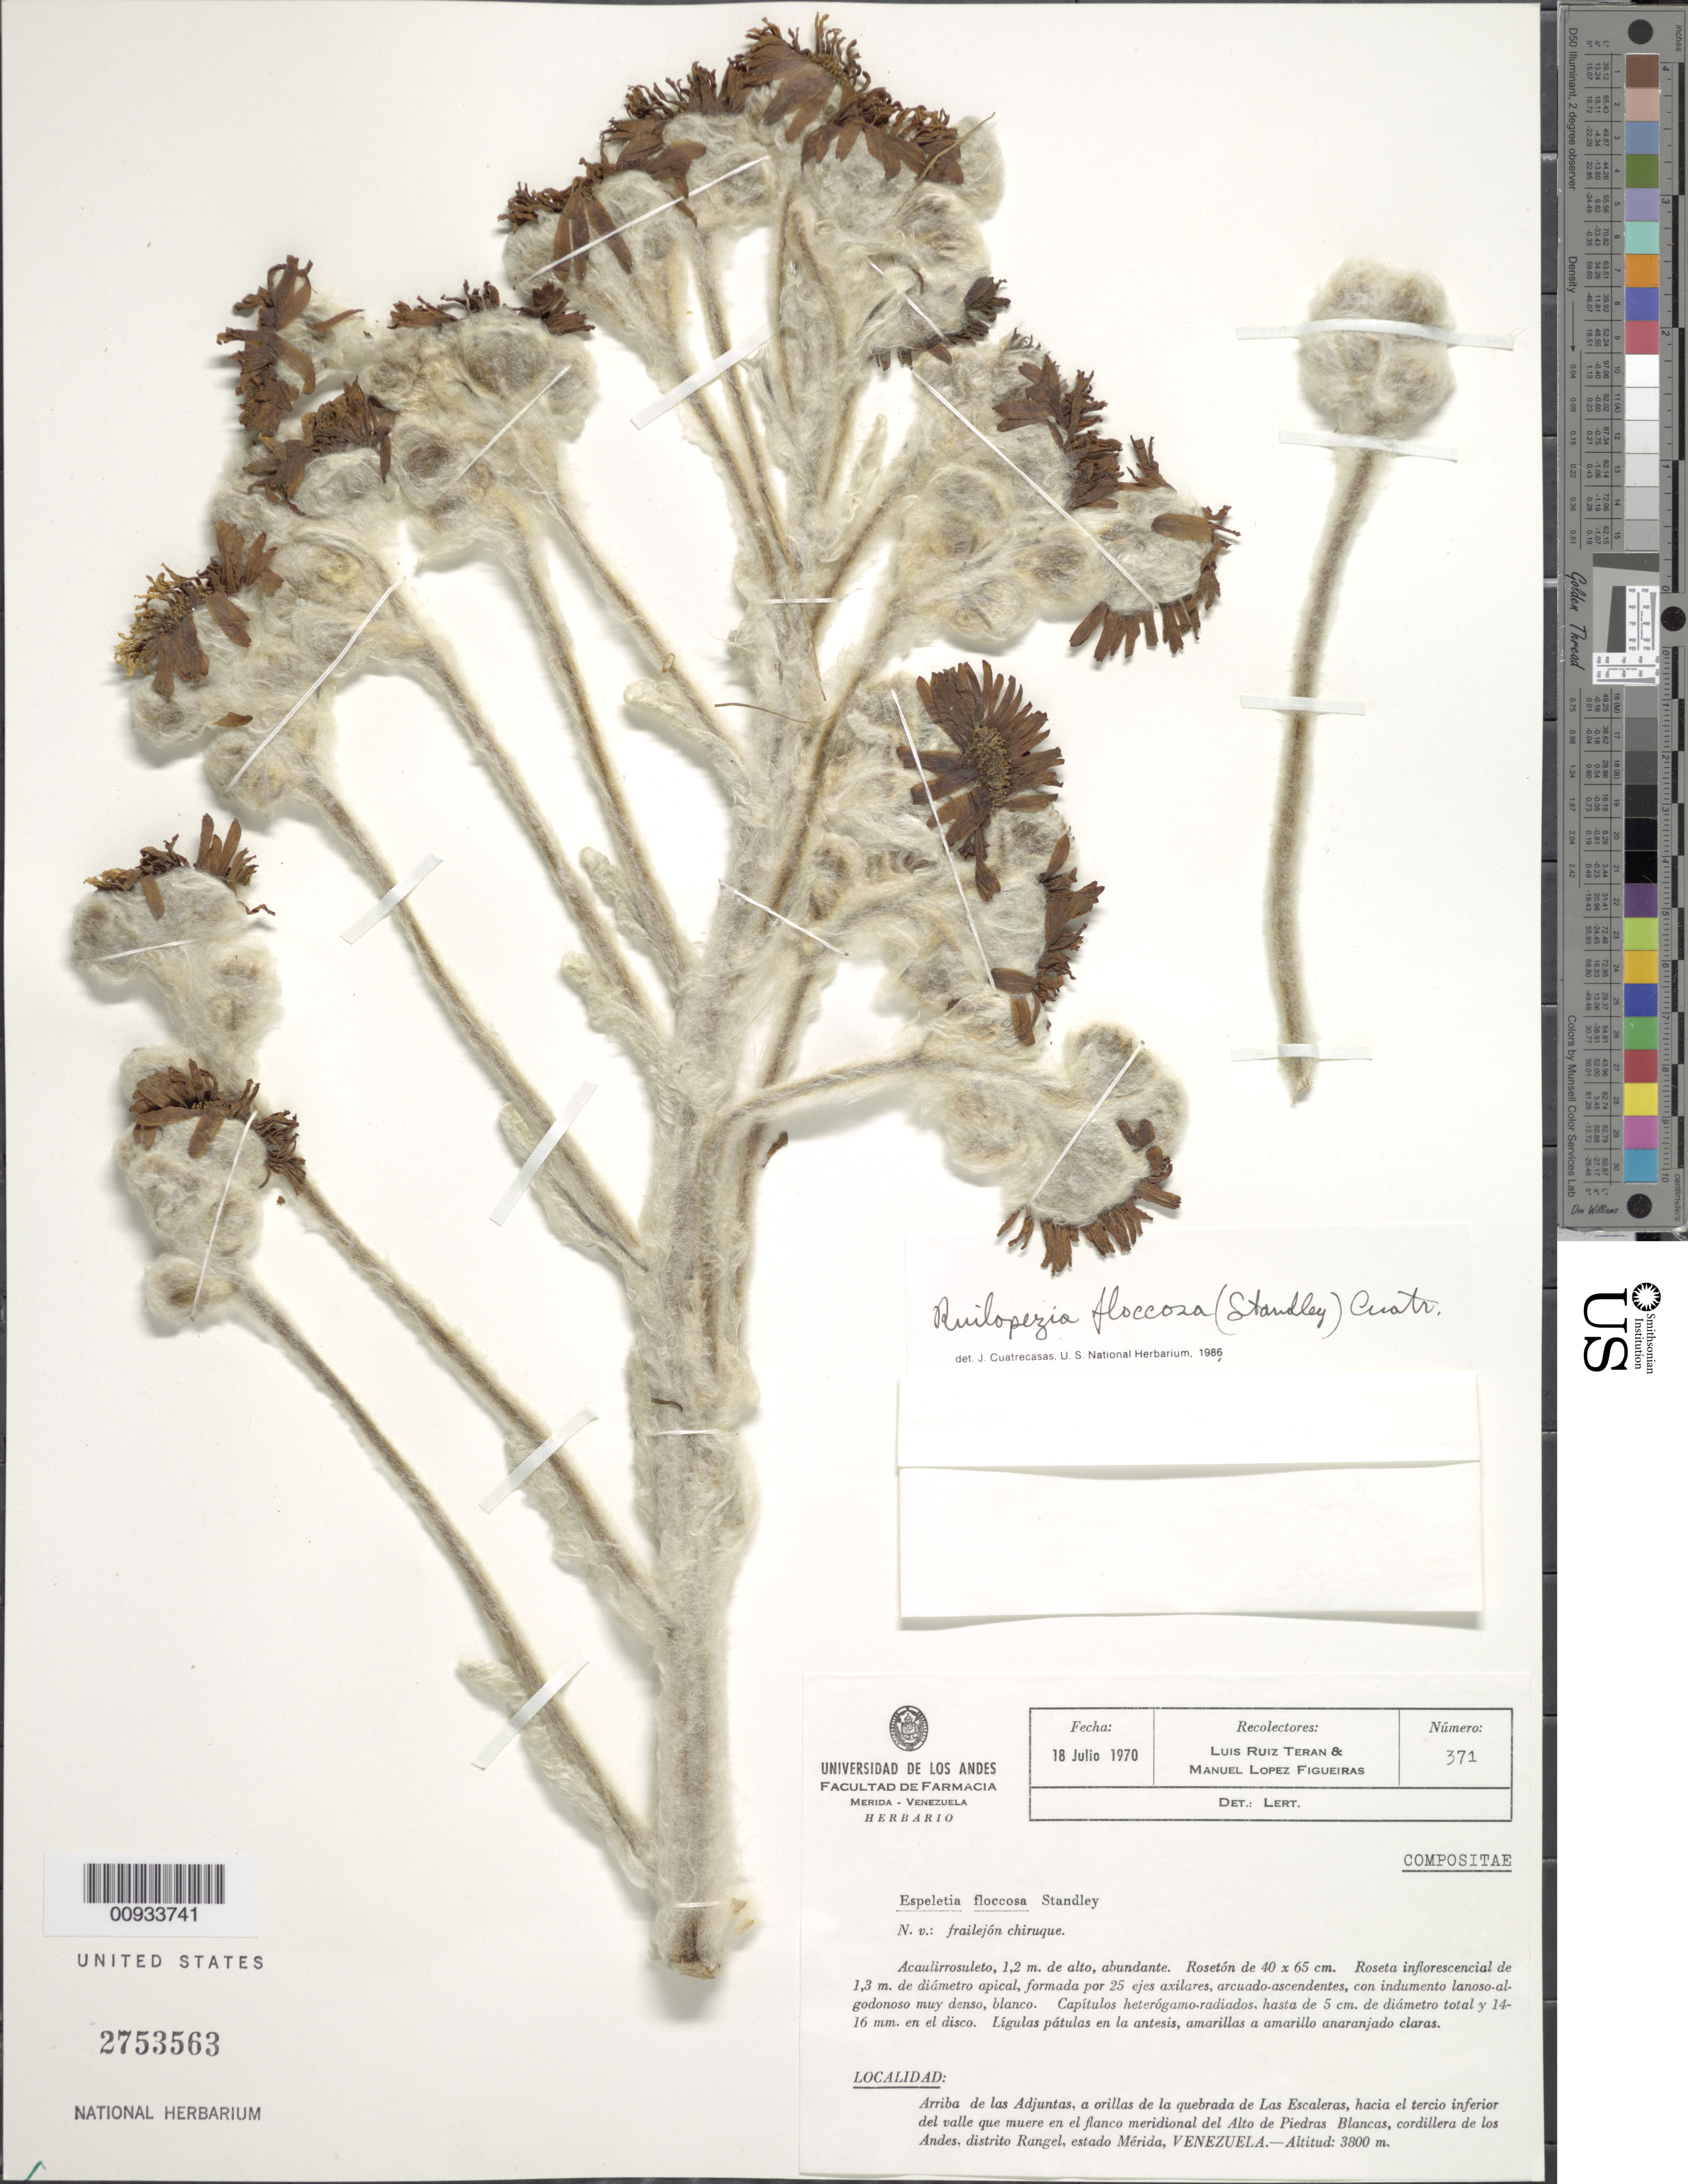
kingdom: Plantae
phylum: Tracheophyta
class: Magnoliopsida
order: Asterales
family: Asteraceae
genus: Ruilopezia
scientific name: Ruilopezia floccosa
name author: (Standl.) Cuatrec.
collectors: L. Teran & M. López Figueiras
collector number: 371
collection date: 1970-07-18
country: Venezuela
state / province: Mérida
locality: Arriba de las Adjuntas, a orillas de la quebrada de Las Escaleras, hacia el tercio inferior del valle que muere en el flanco meridional del Alto de Piedras Blancas, Cordillera de Los Andes, Distrito Rangel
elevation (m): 3800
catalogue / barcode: US 2753563